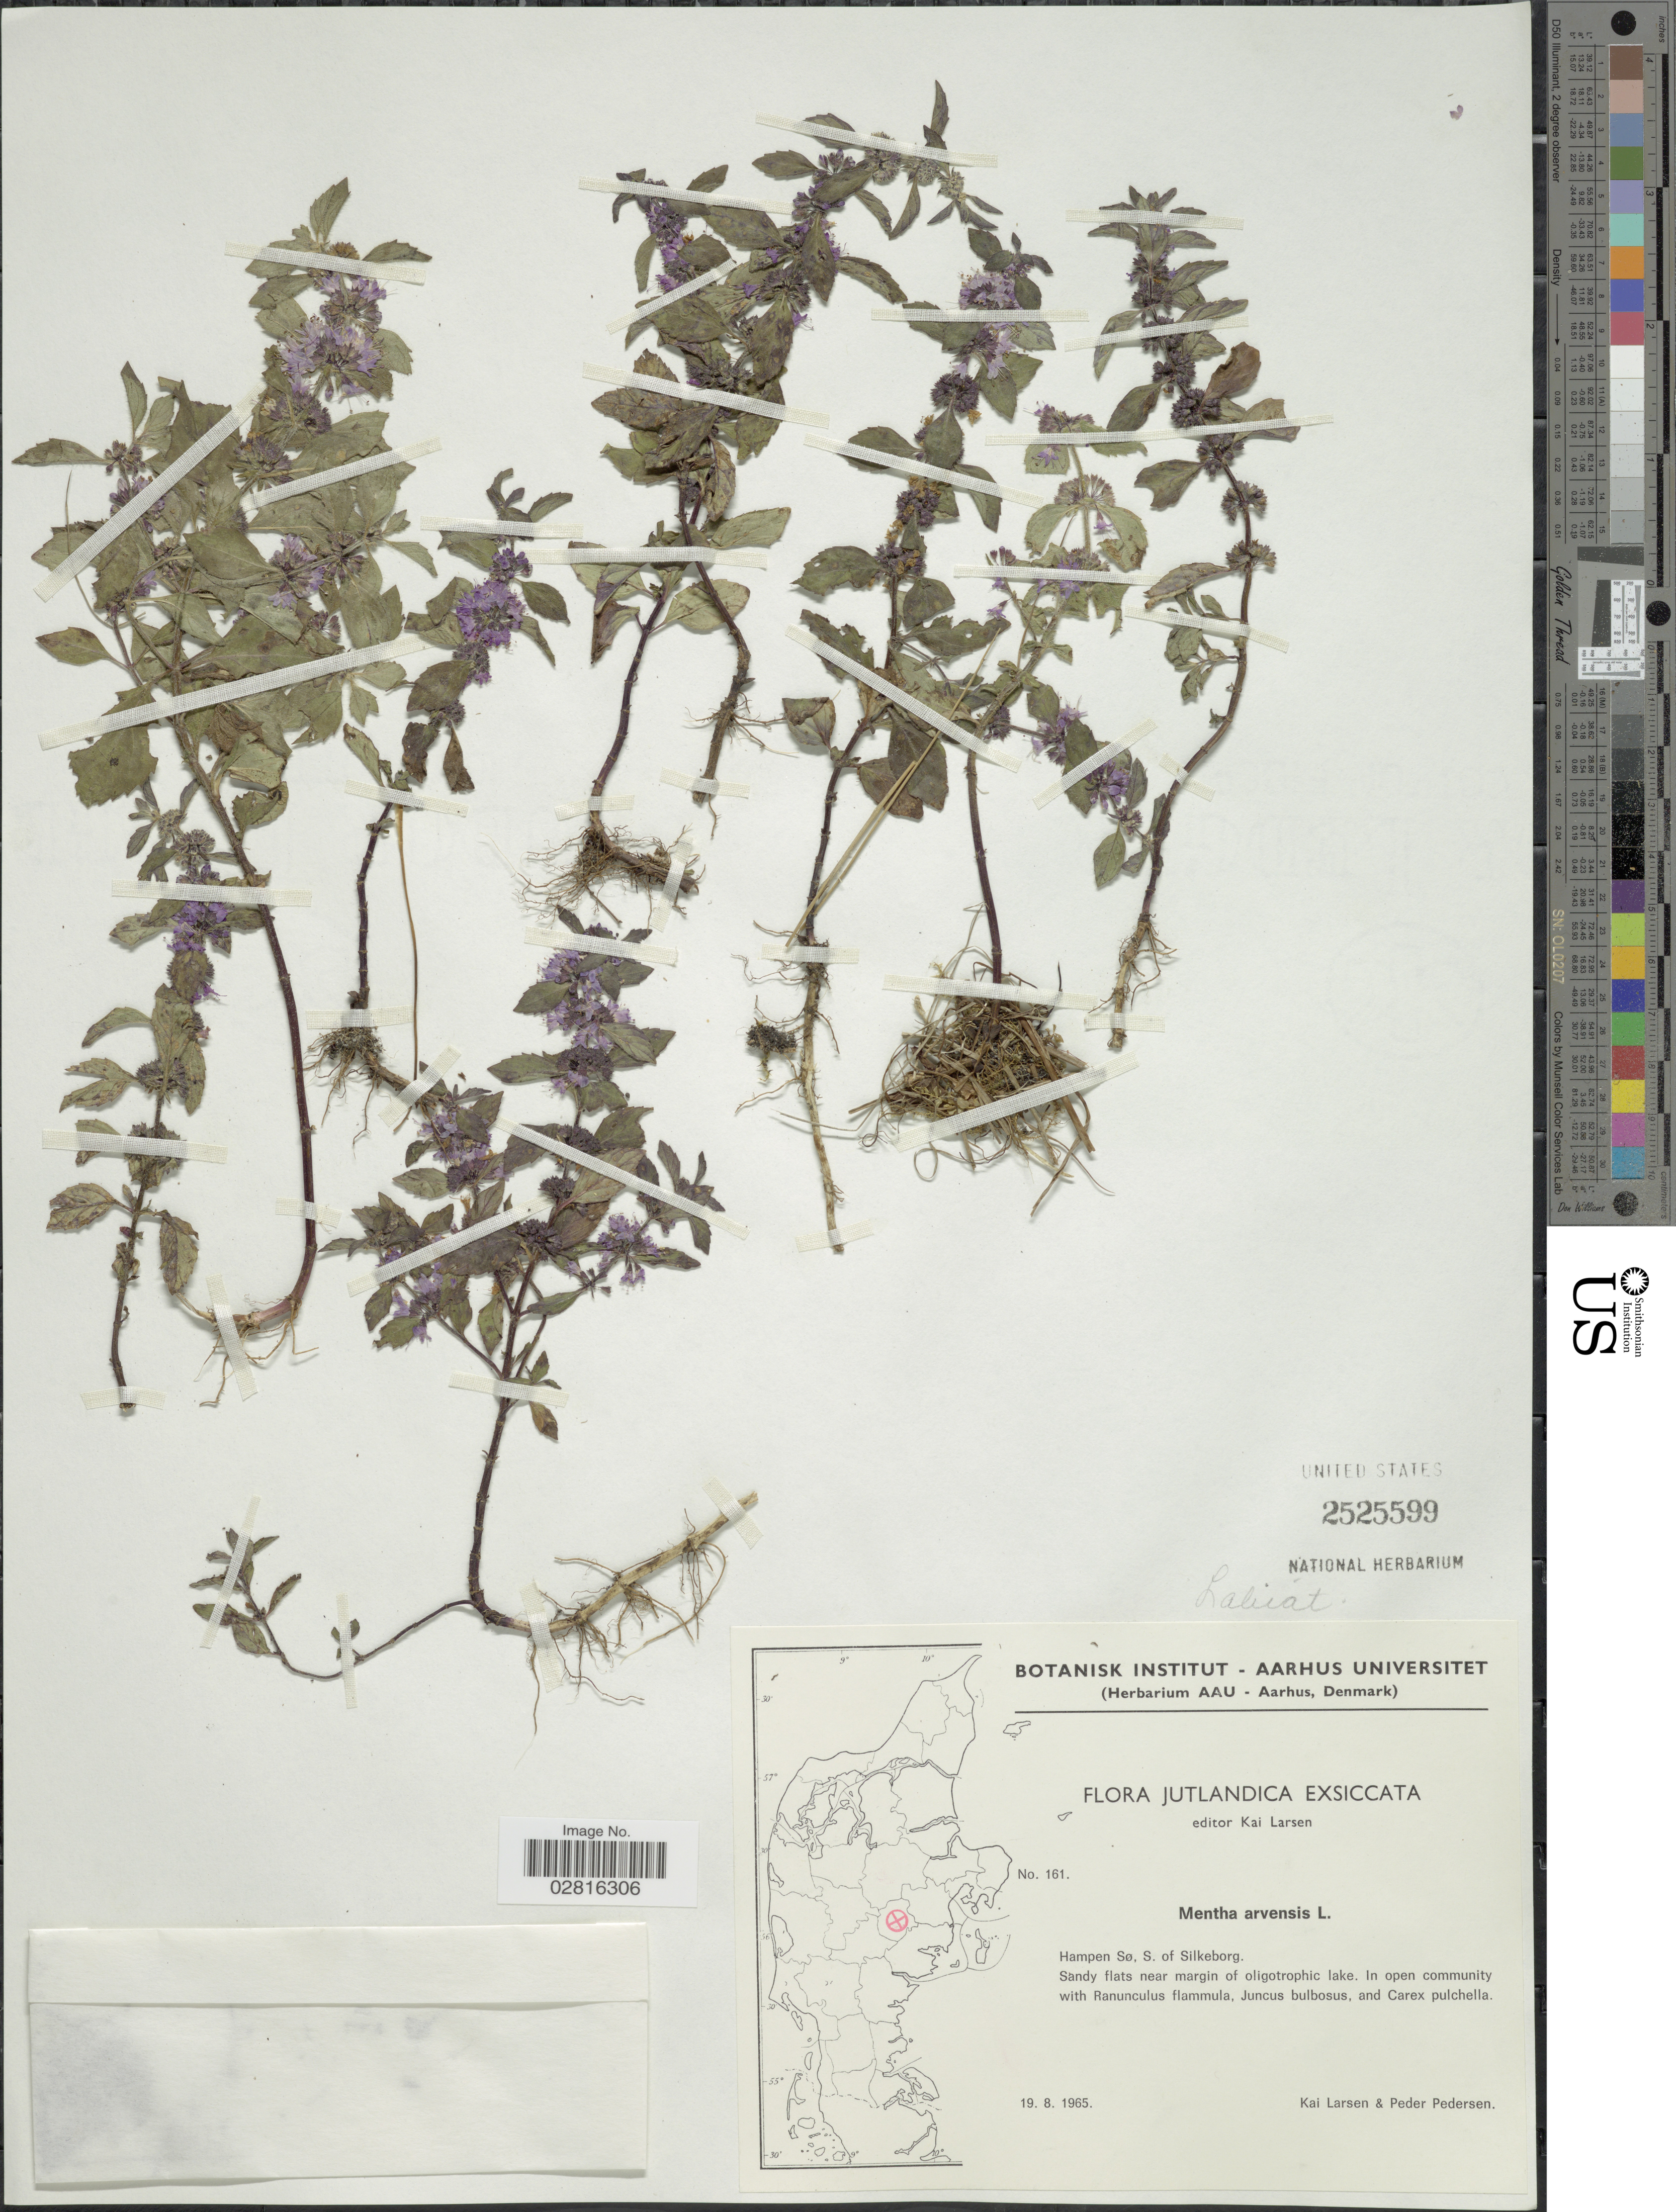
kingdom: Plantae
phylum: Tracheophyta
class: Magnoliopsida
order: Lamiales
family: Lamiaceae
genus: Mentha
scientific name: Mentha arvensis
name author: L.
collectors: K. Larsen & P. Pedersen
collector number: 161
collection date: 1965-08-19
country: Denmark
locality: Jutlandica. Hampen Sø, S. of Silkeborg.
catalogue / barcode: US 2525599